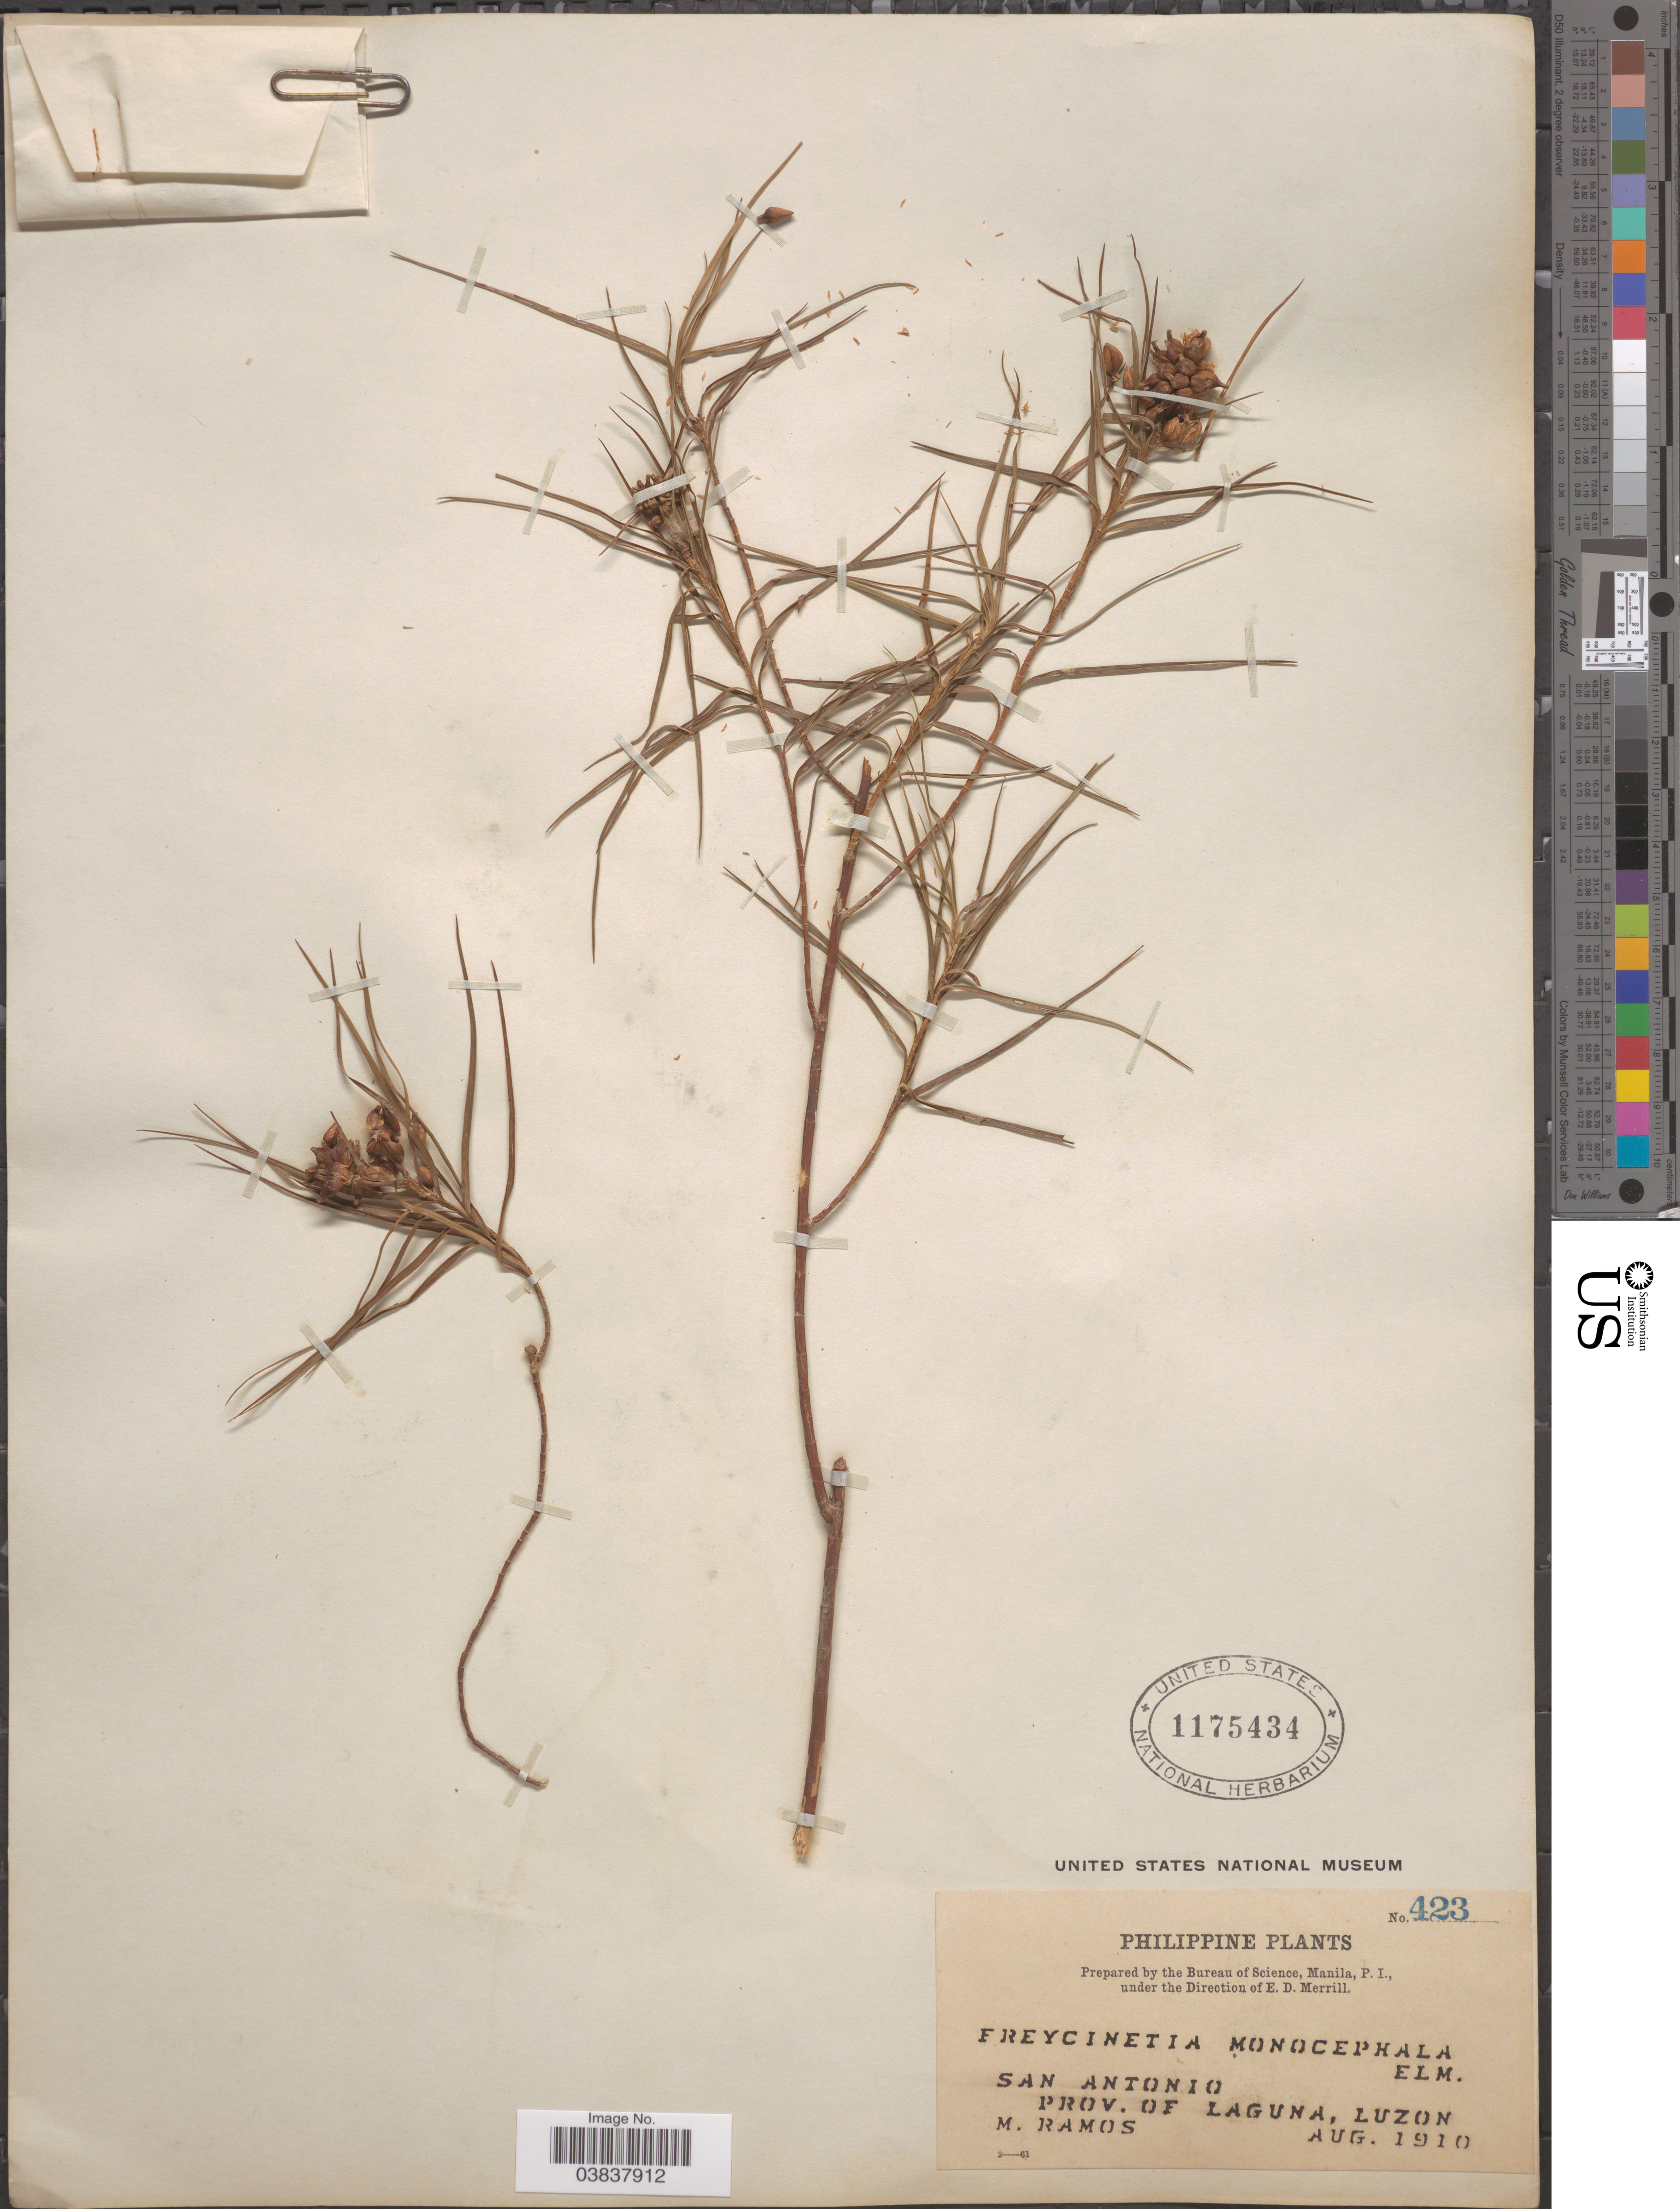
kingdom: Plantae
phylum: Tracheophyta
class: Liliopsida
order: Pandanales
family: Pandanaceae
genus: Freycinetia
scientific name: Freycinetia monocephala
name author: Elmer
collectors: M. Ramos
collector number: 423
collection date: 1910-08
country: Philippines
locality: San Antonio, Prov. of Laguna, Luzon.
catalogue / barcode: US 1175434